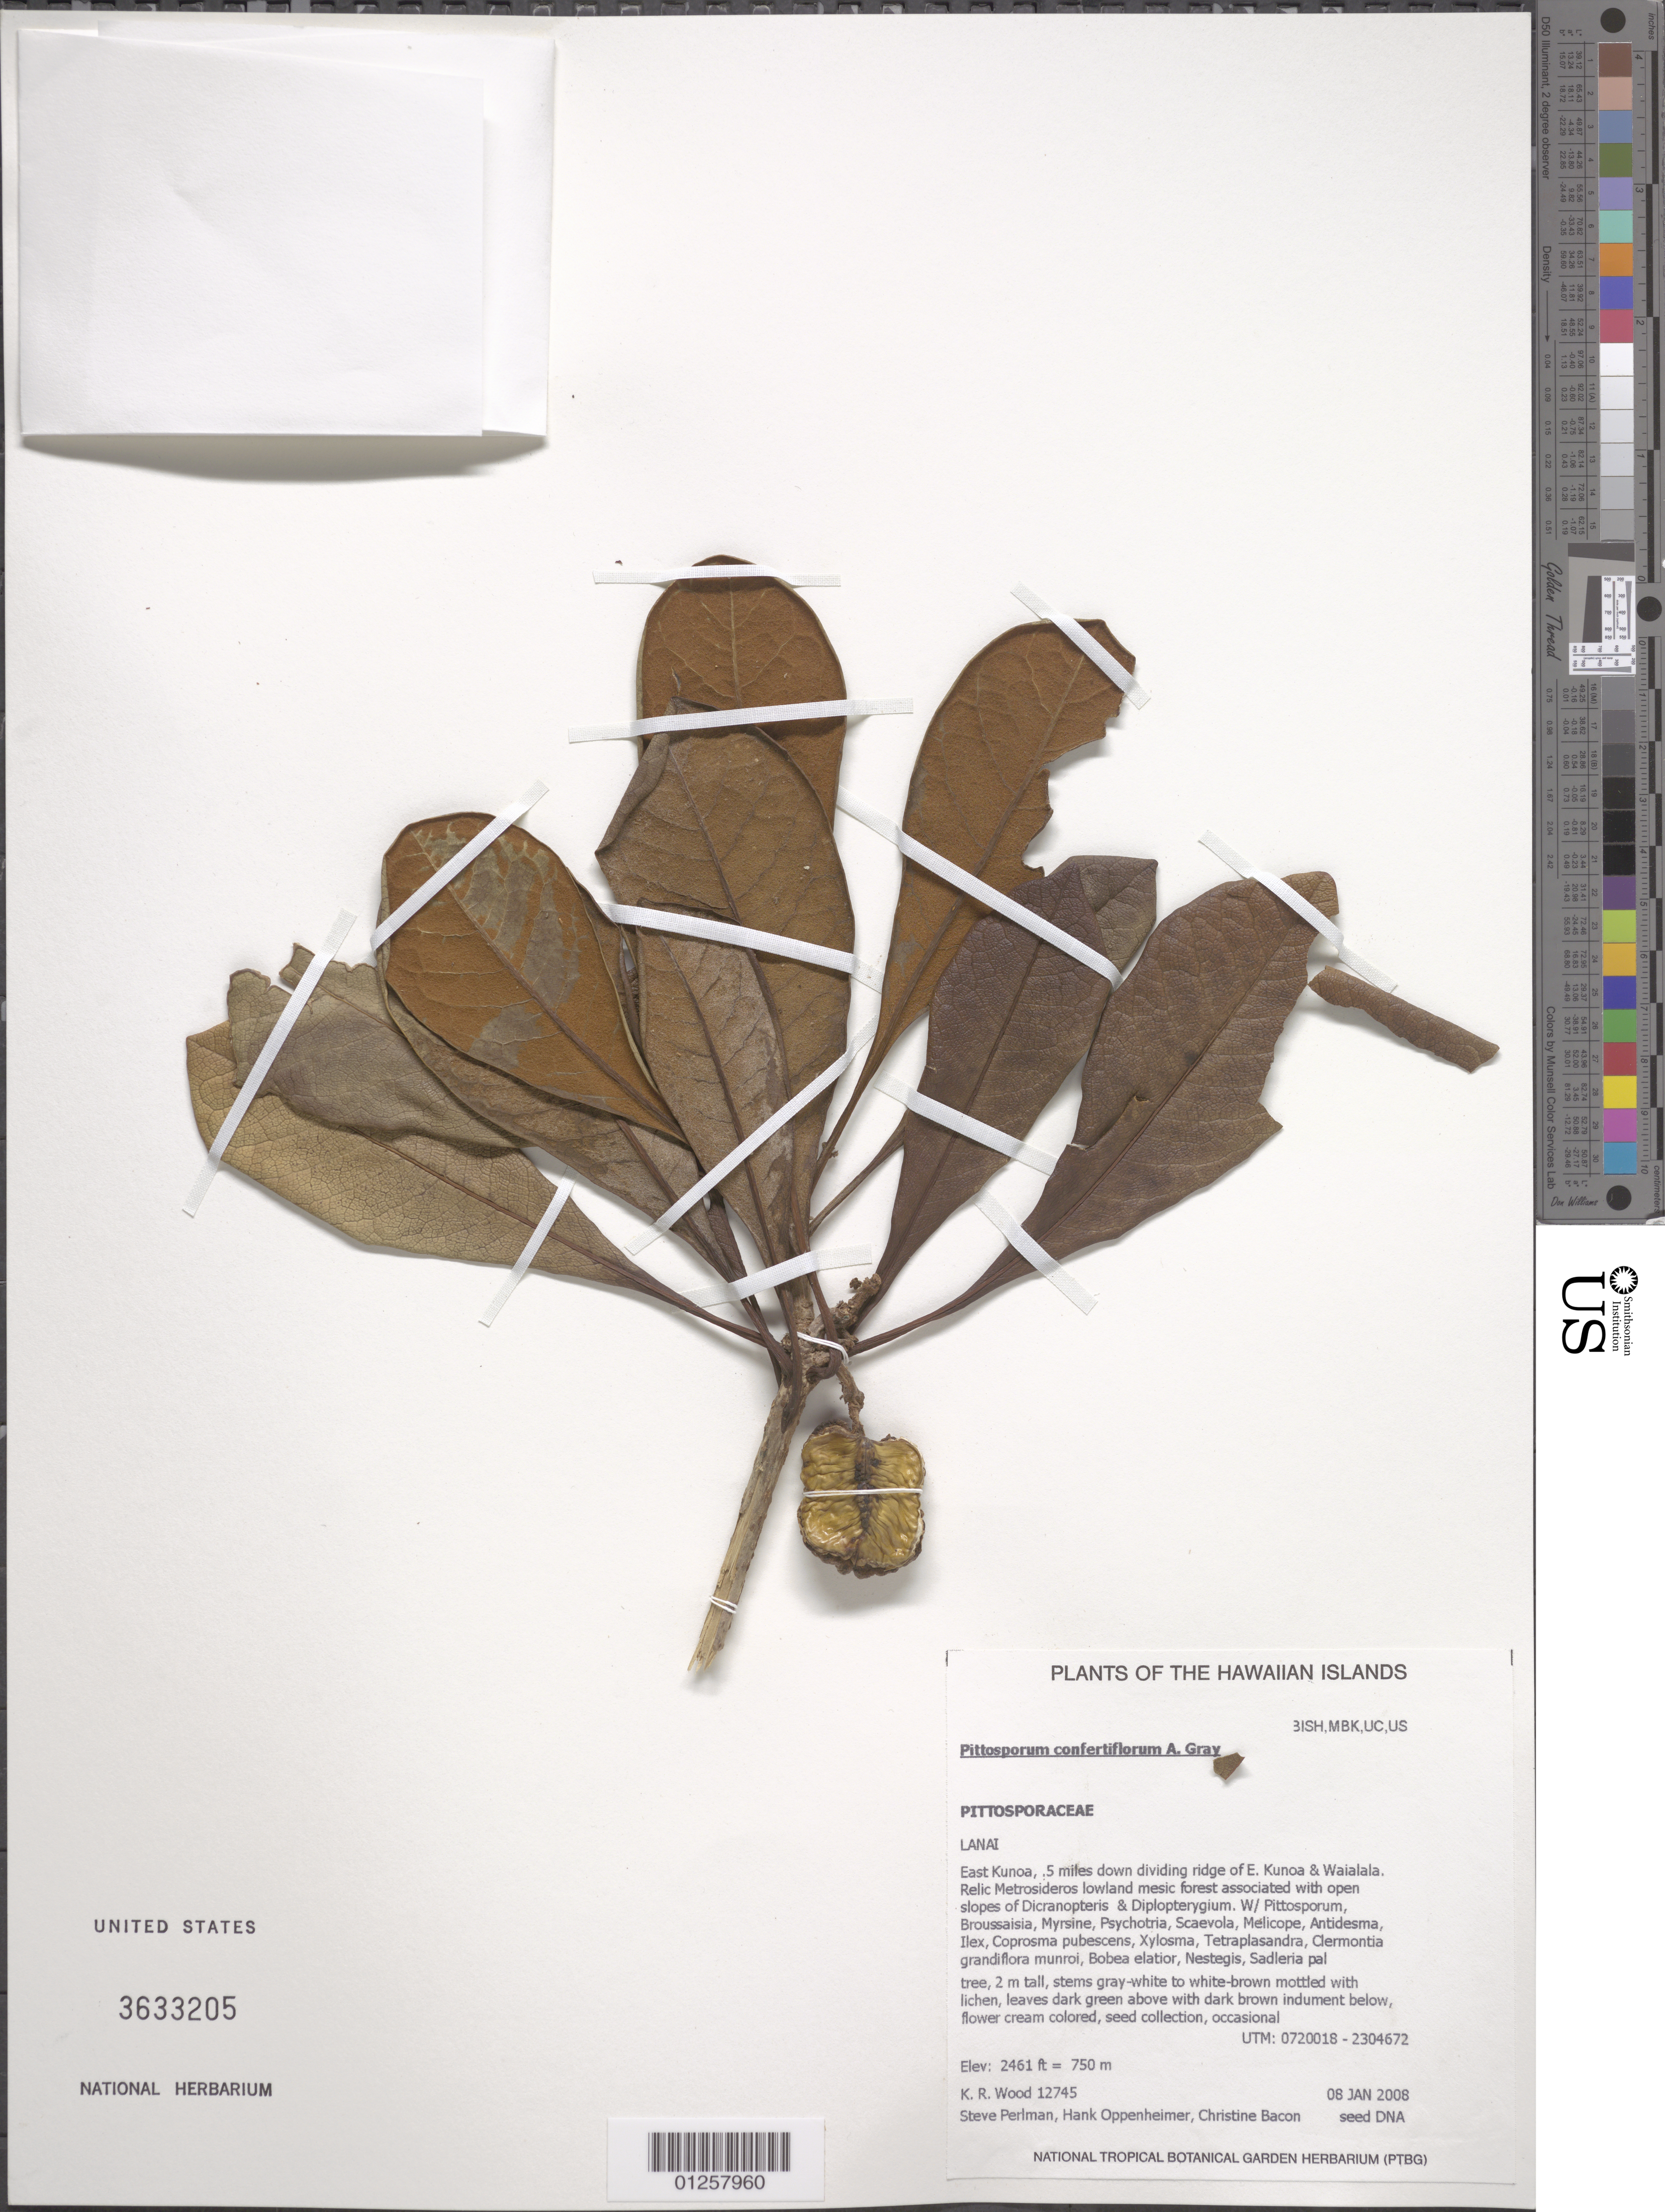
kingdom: Plantae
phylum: Tracheophyta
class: Magnoliopsida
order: Apiales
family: Pittosporaceae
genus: Pittosporum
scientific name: Pittosporum confertiflorum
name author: A. Gray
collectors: K. R. Wood et al.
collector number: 12737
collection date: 2008-01-08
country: United States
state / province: Hawaii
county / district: Maui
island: Lana'i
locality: East kunoa, 5 miles dividing ridge of E. Kunoa & Waialala.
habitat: Mixed lowland mesic forest.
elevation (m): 750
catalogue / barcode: US 3633205